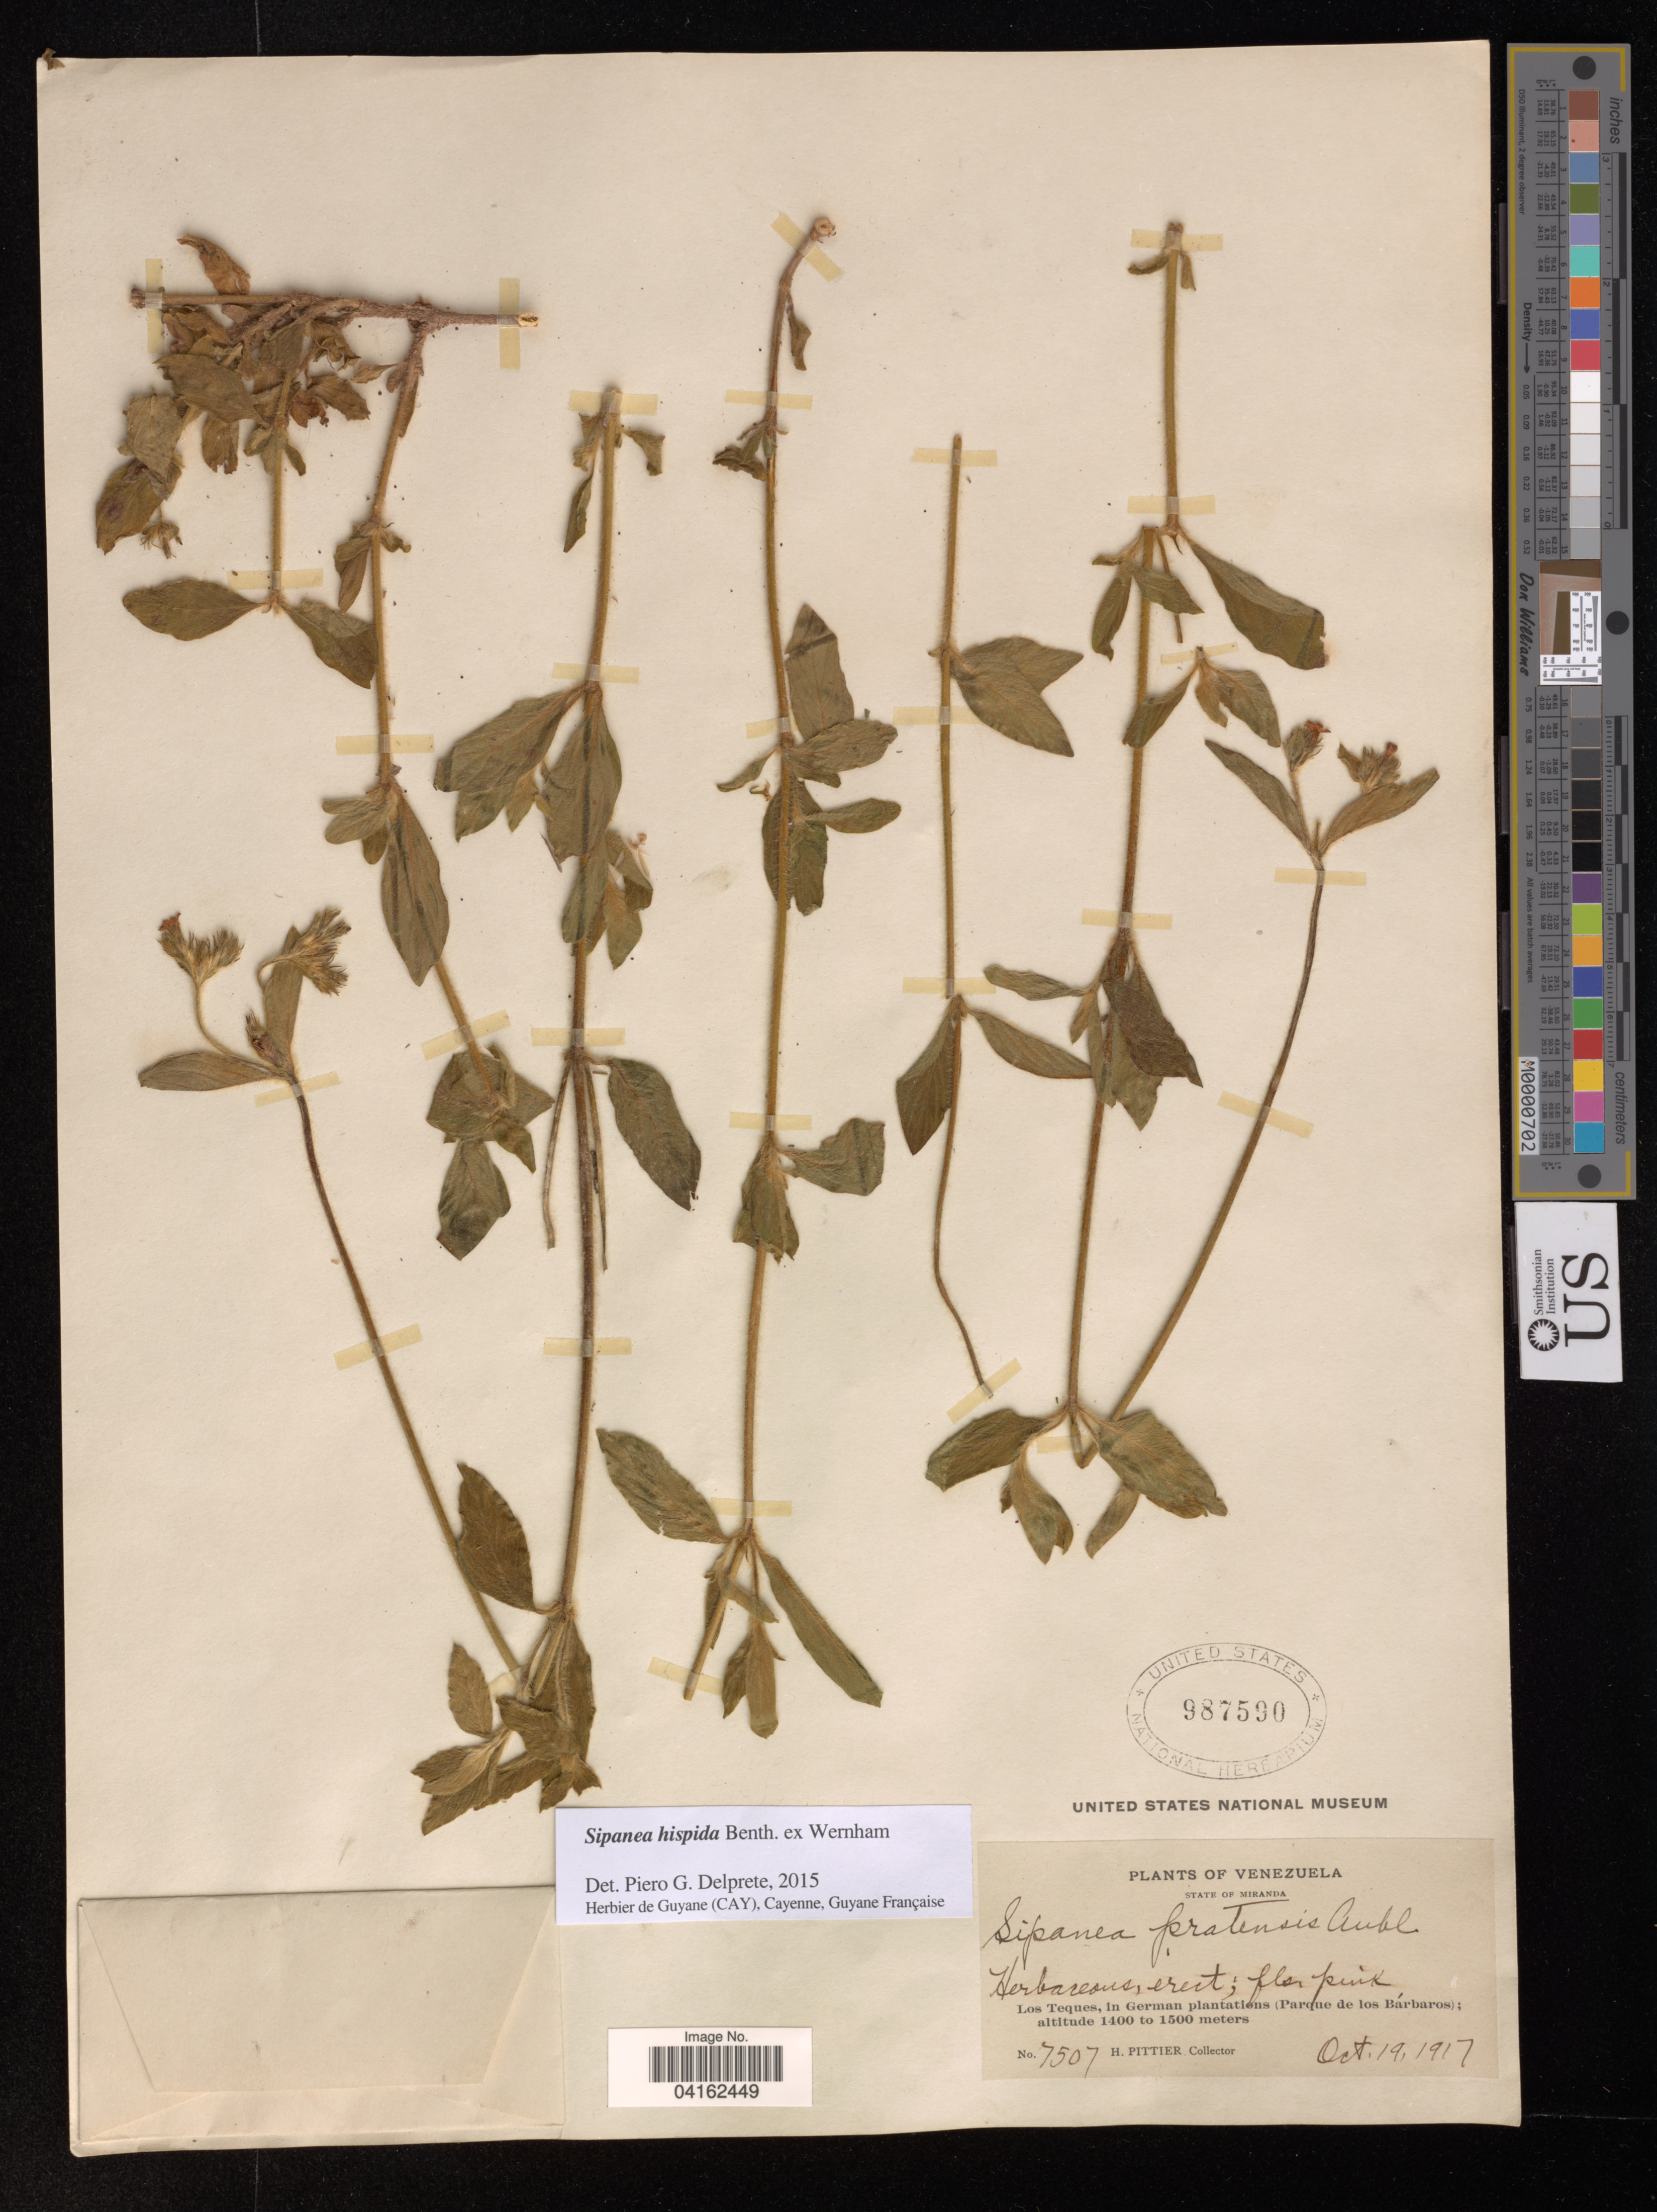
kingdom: Plantae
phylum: Tracheophyta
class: Magnoliopsida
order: Gentianales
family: Rubiaceae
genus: Sipanea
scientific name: Sipanea hispida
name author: Benth. ex Wernham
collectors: H. F. Pittier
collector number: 7507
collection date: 1917-10-19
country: Venezuela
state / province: Miranda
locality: Los Teques, in German plantations (Parque de los Bárbaros).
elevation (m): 1400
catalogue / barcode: US 987590